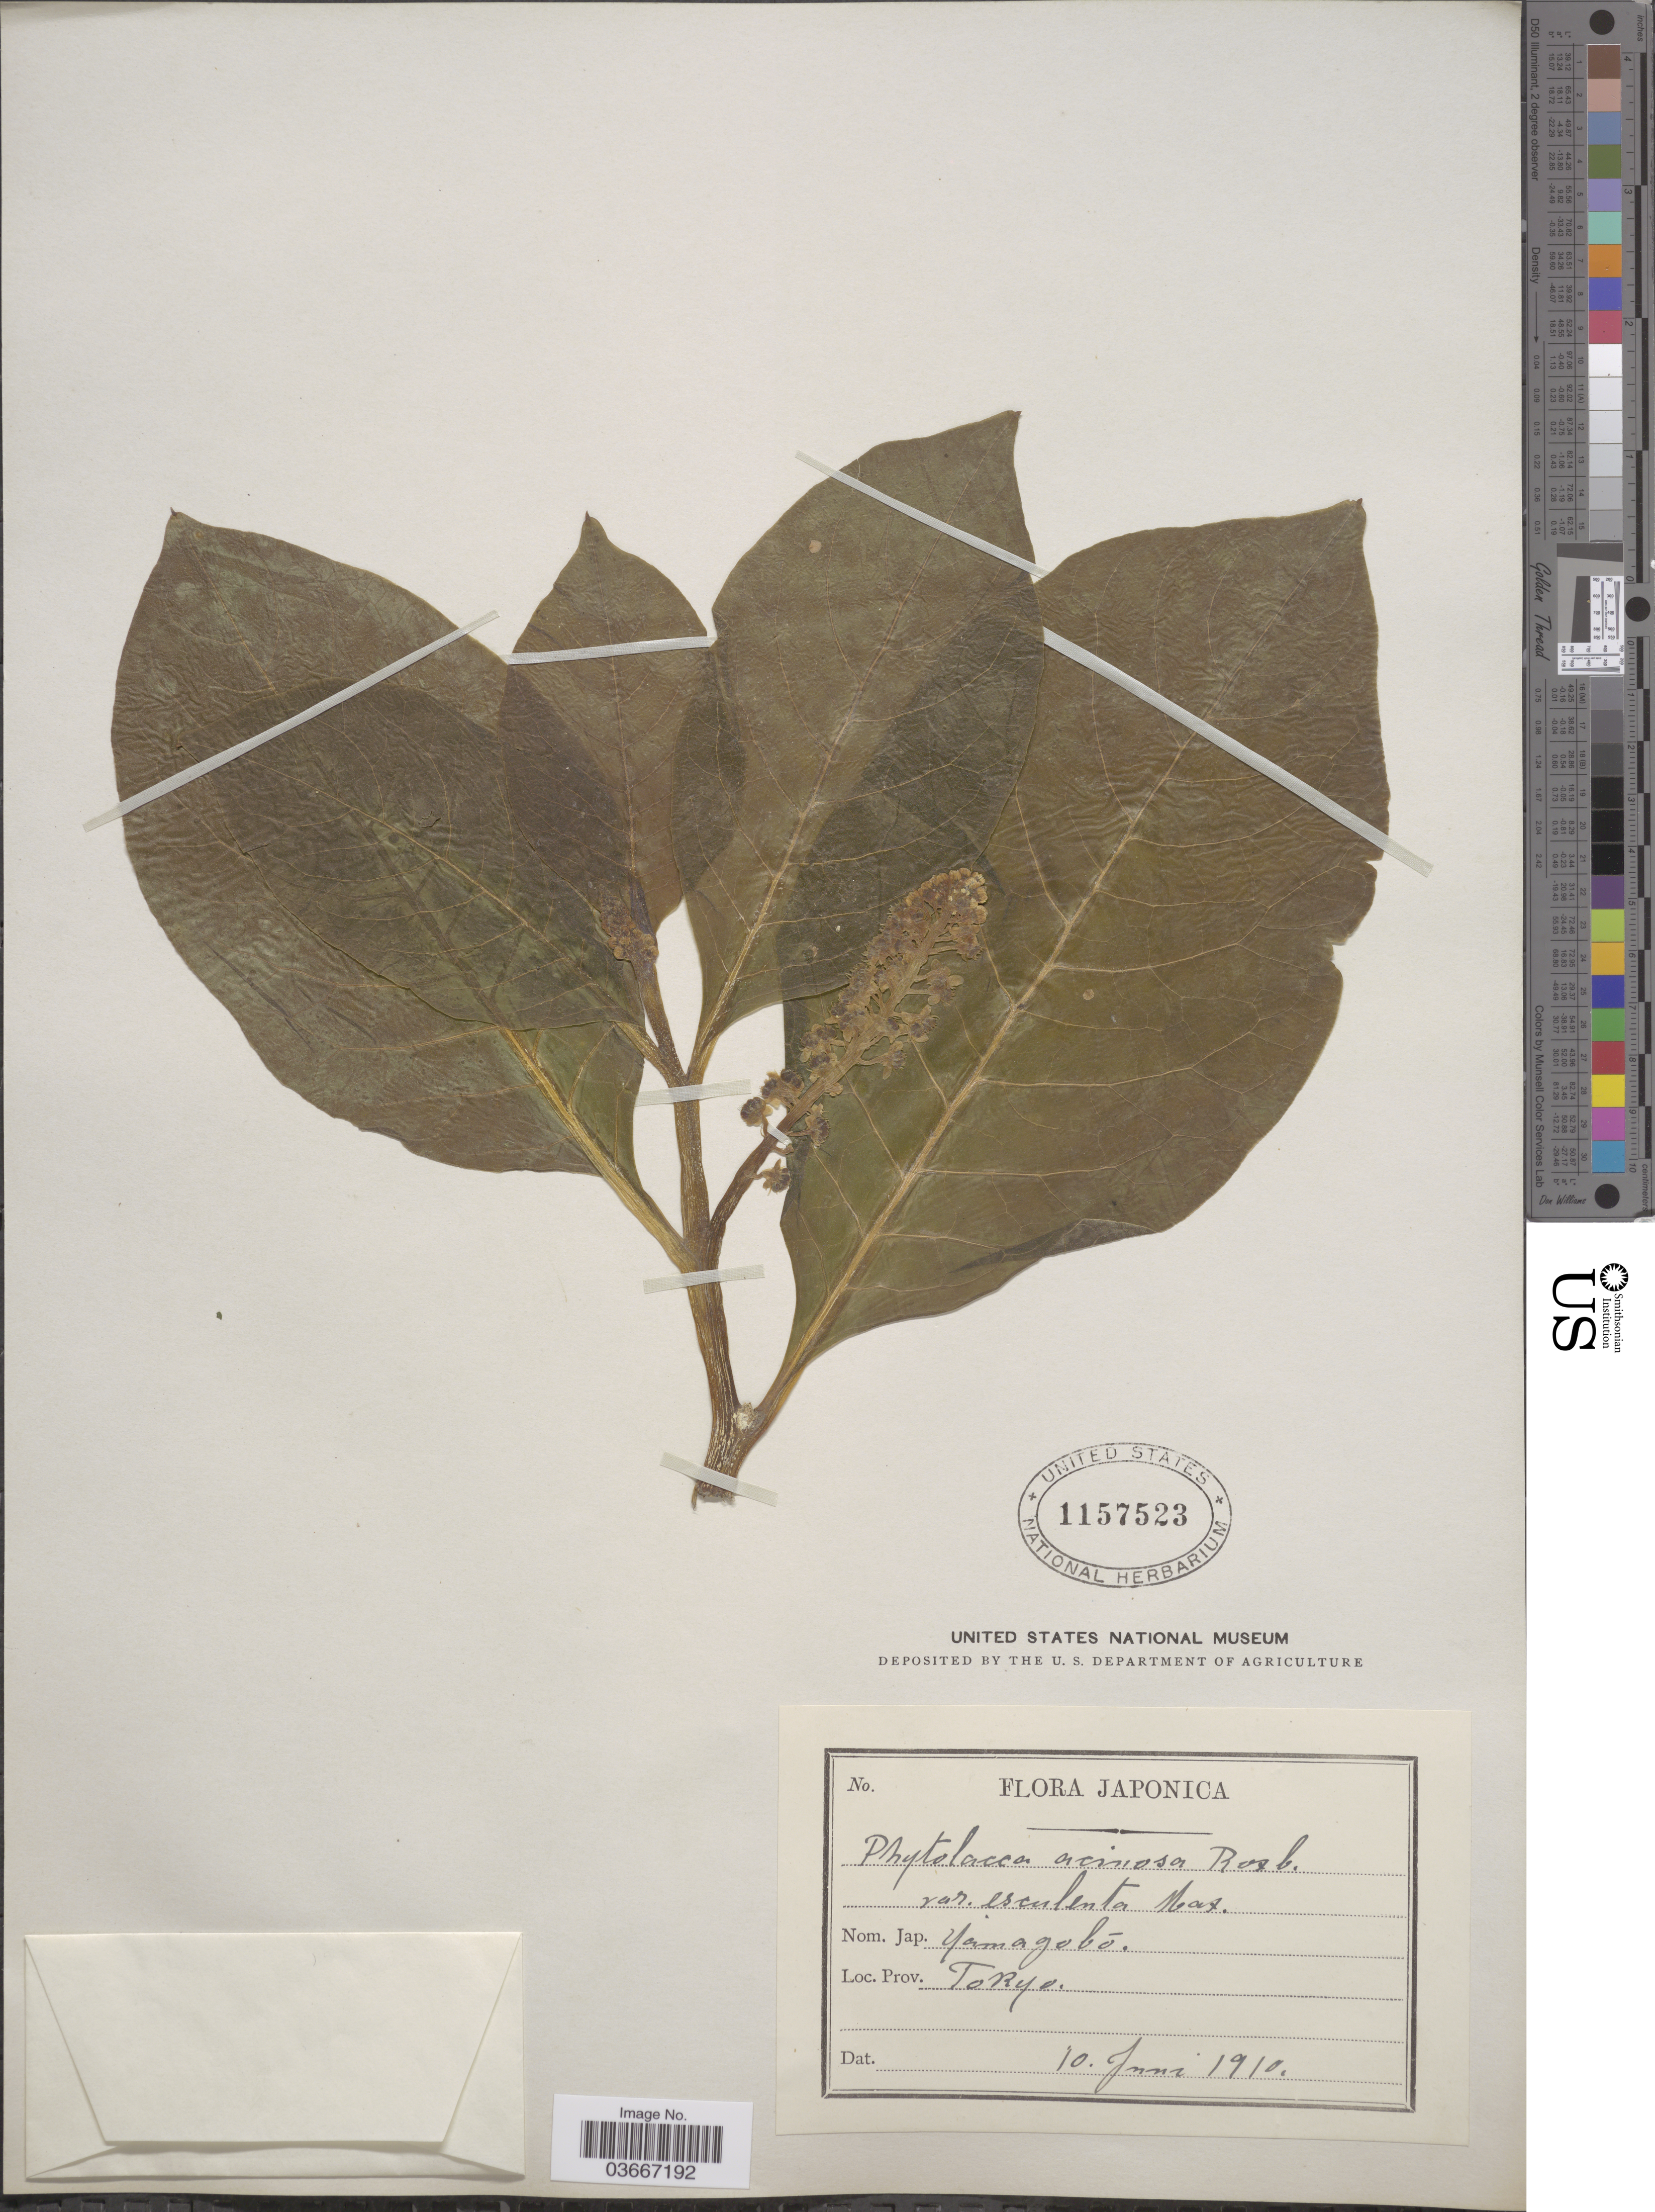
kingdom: Plantae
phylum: Tracheophyta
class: Magnoliopsida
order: Caryophyllales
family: Phytolaccaceae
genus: Phytolacca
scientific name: Phytolacca acinosa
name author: Roxb.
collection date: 1910-06-10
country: Japan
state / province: Tokyo, Federal City of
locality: Tokyo.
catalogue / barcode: US 1157523